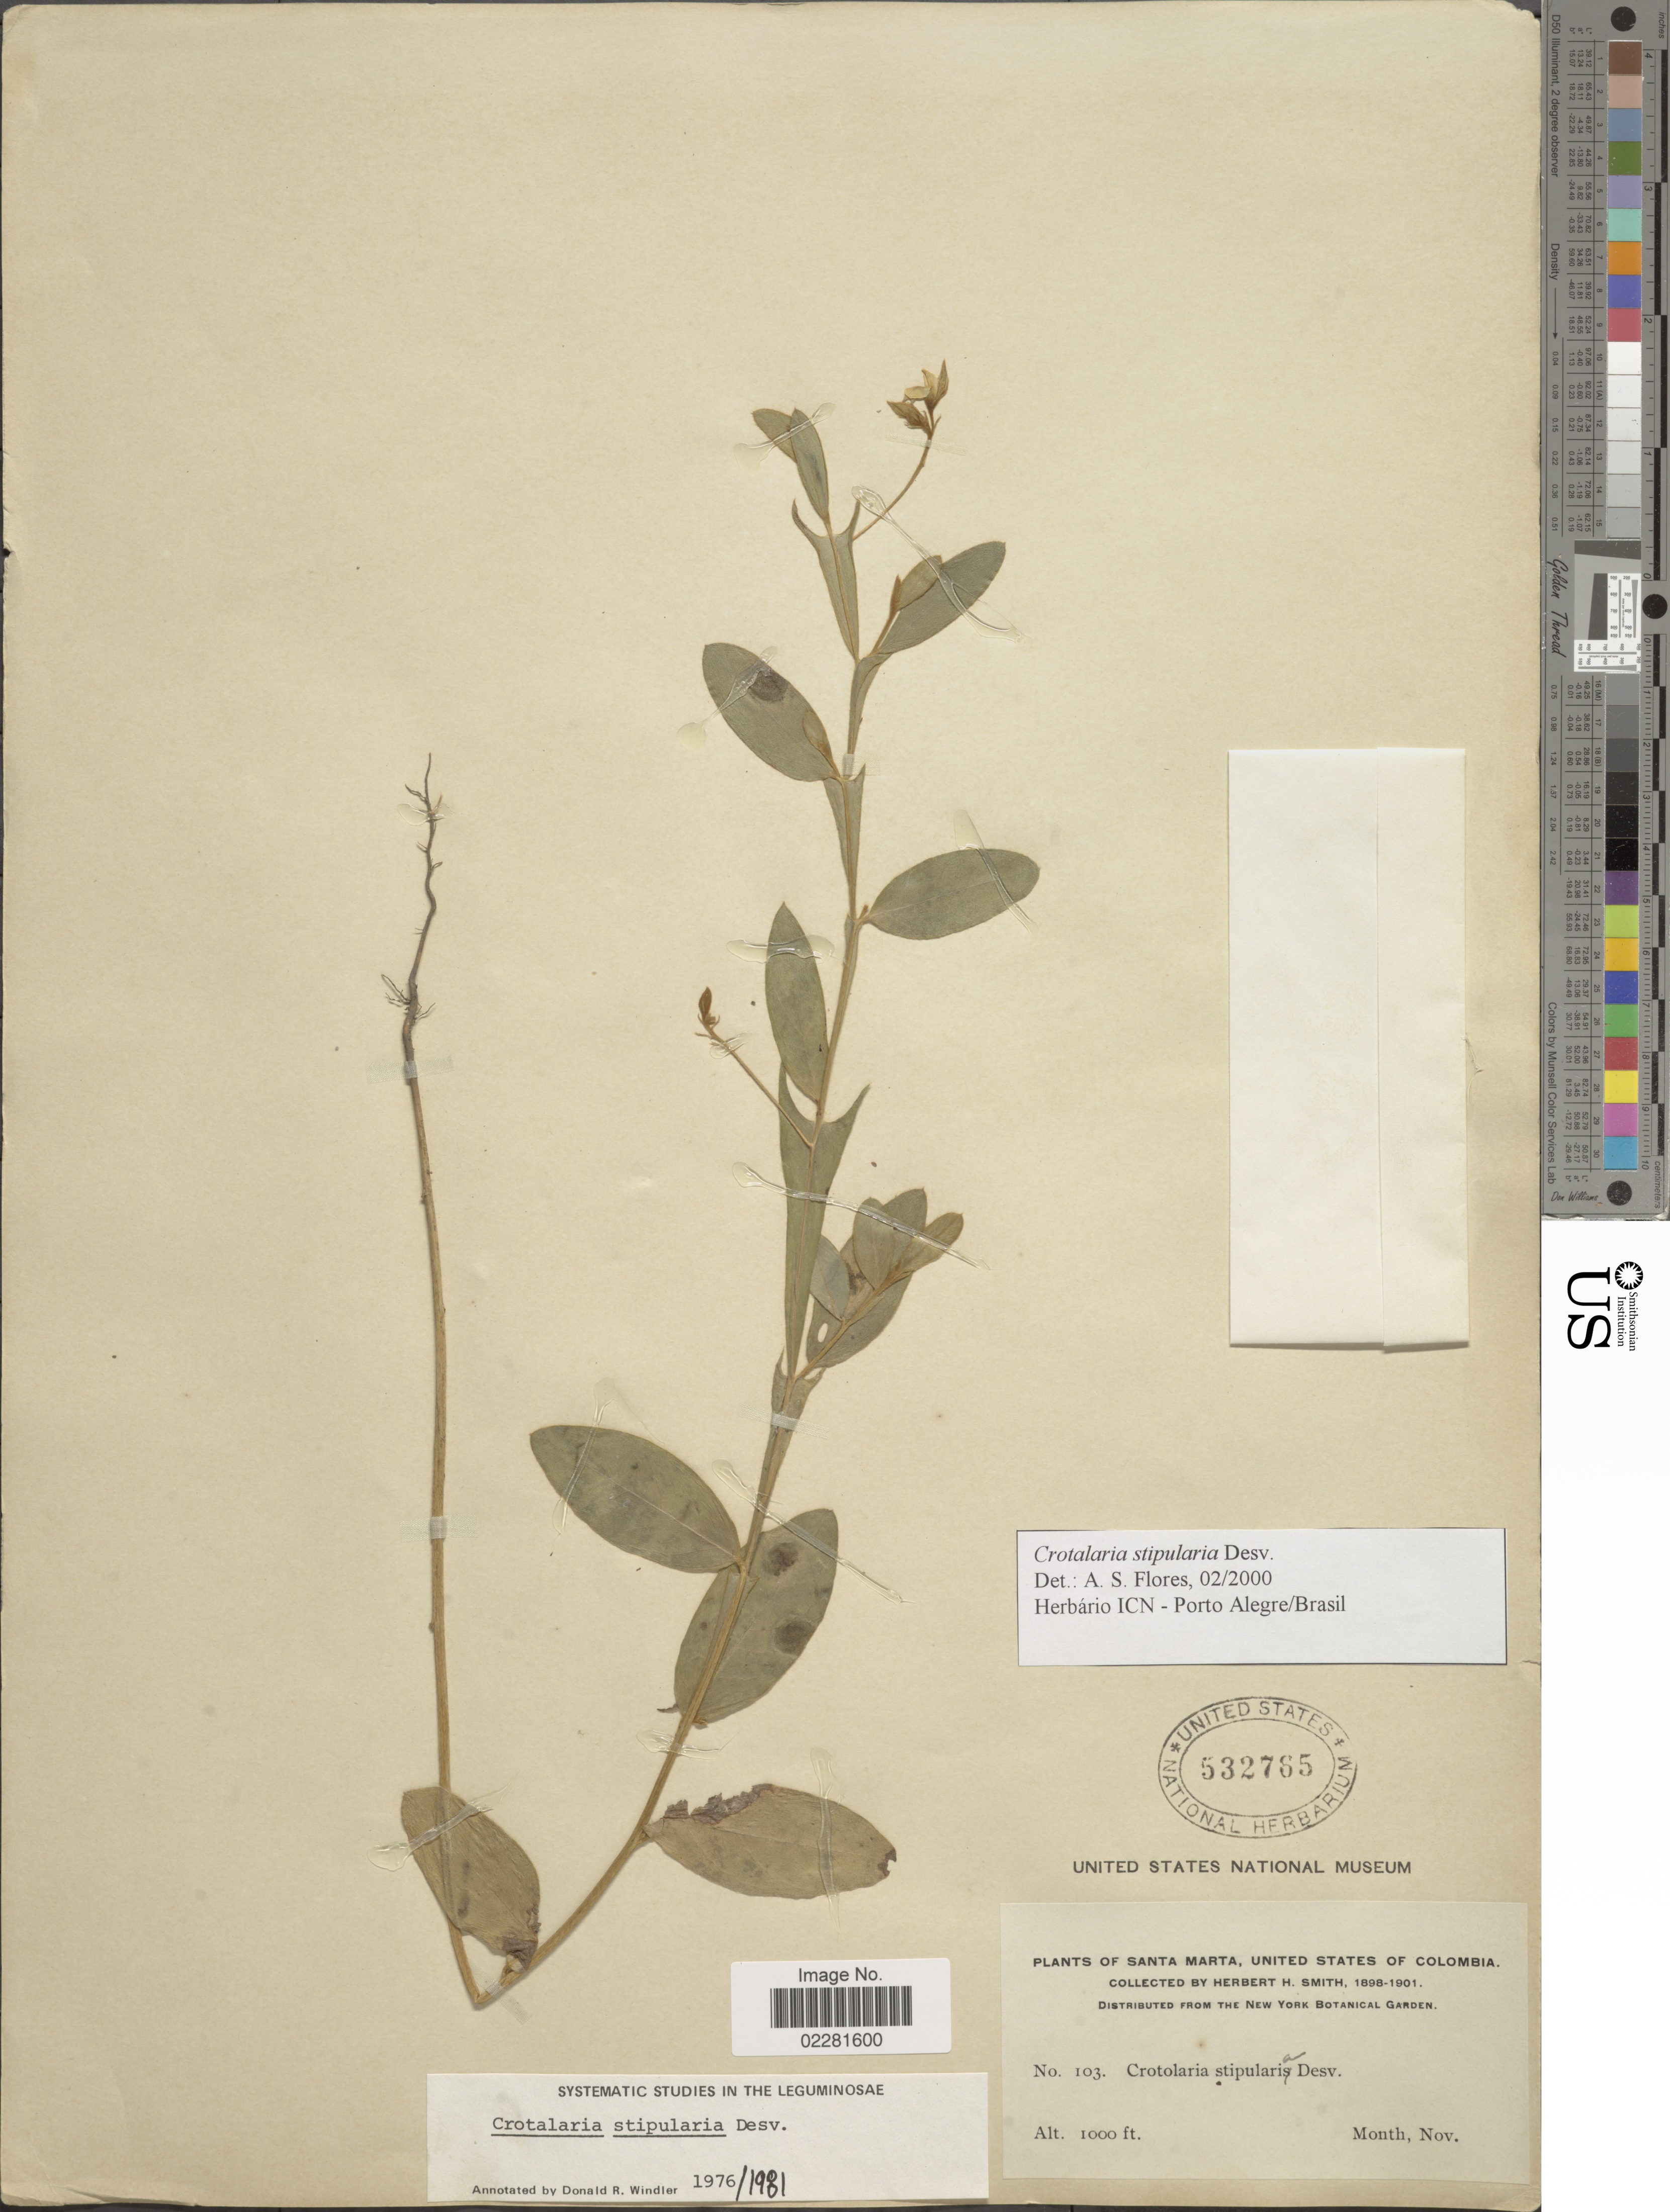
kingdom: Plantae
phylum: Tracheophyta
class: Magnoliopsida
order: Fabales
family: Fabaceae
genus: Crotalaria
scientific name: Crotalaria stipularia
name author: Desv.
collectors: Herbert H. Smith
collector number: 103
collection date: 1898-11/1901-11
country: Colombia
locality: Santa Marta, United States of Columbia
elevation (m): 305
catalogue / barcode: US 532765